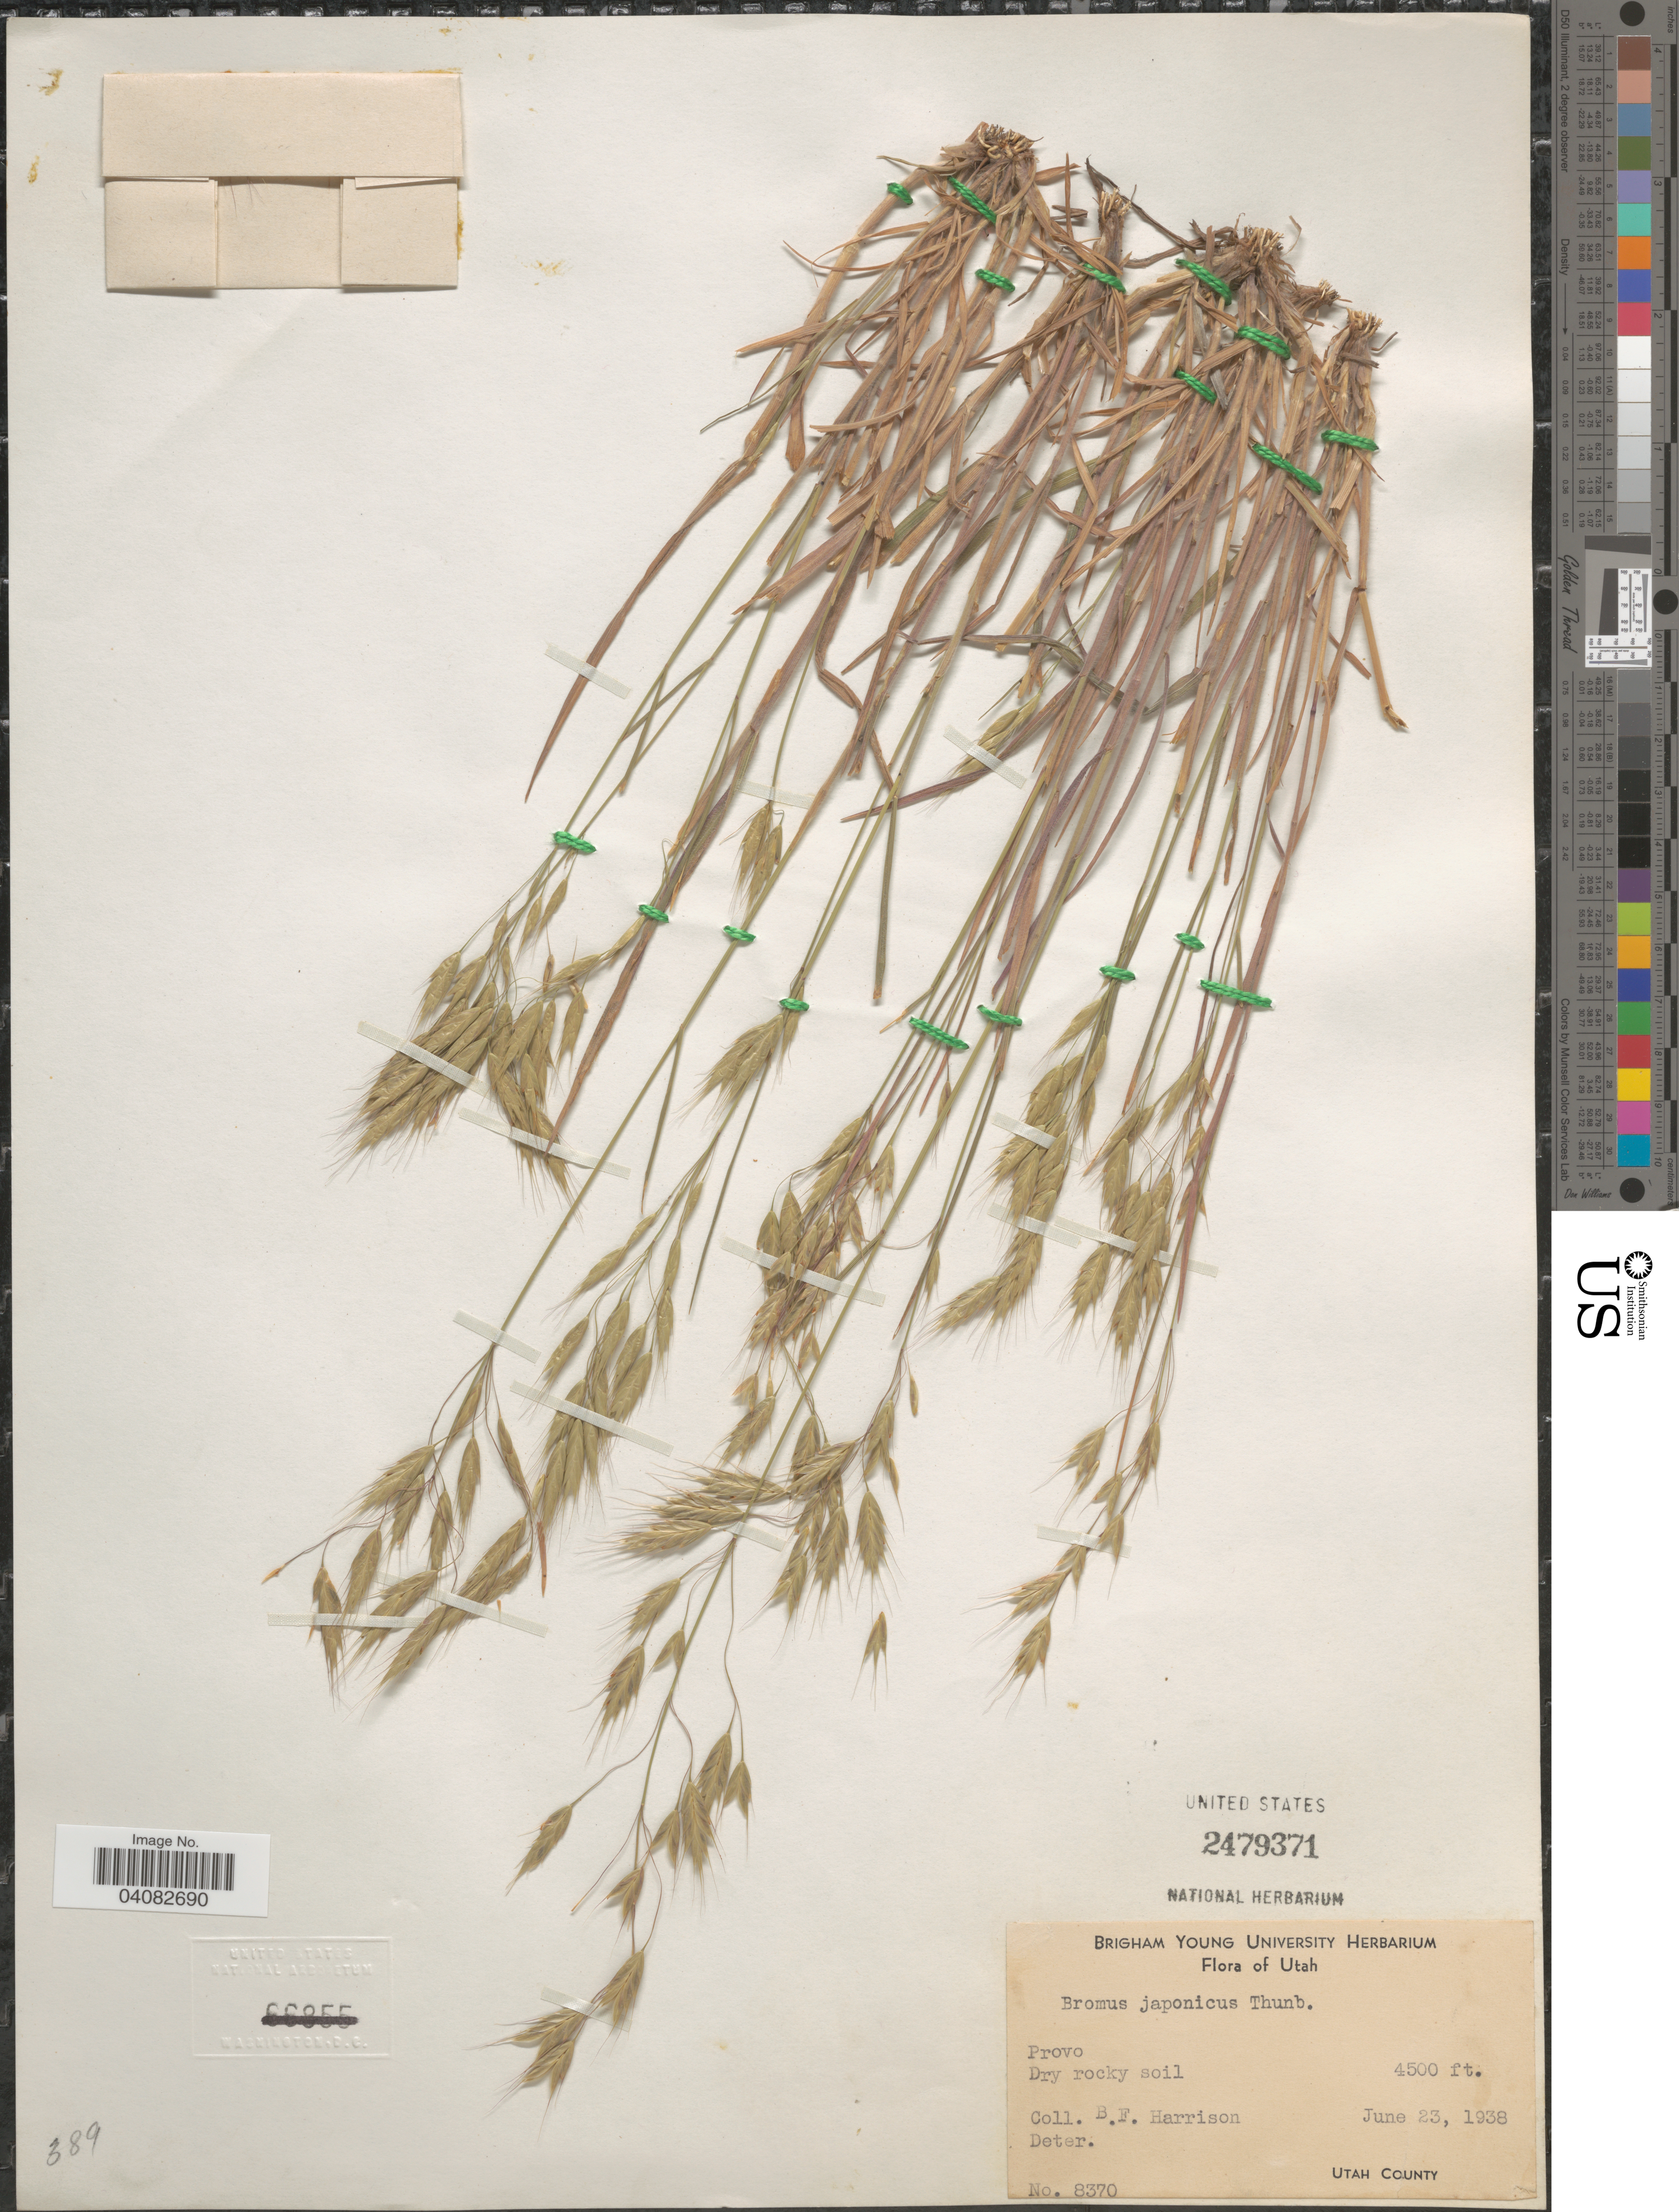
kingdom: Plantae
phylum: Tracheophyta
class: Liliopsida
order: Poales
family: Poaceae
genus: Bromus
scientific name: Bromus japonicus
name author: Houtt.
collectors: B. F. Harrison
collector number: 8370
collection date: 1938-06-23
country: United States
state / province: Utah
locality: Provo. Utah County.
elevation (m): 1372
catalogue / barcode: US 2479371